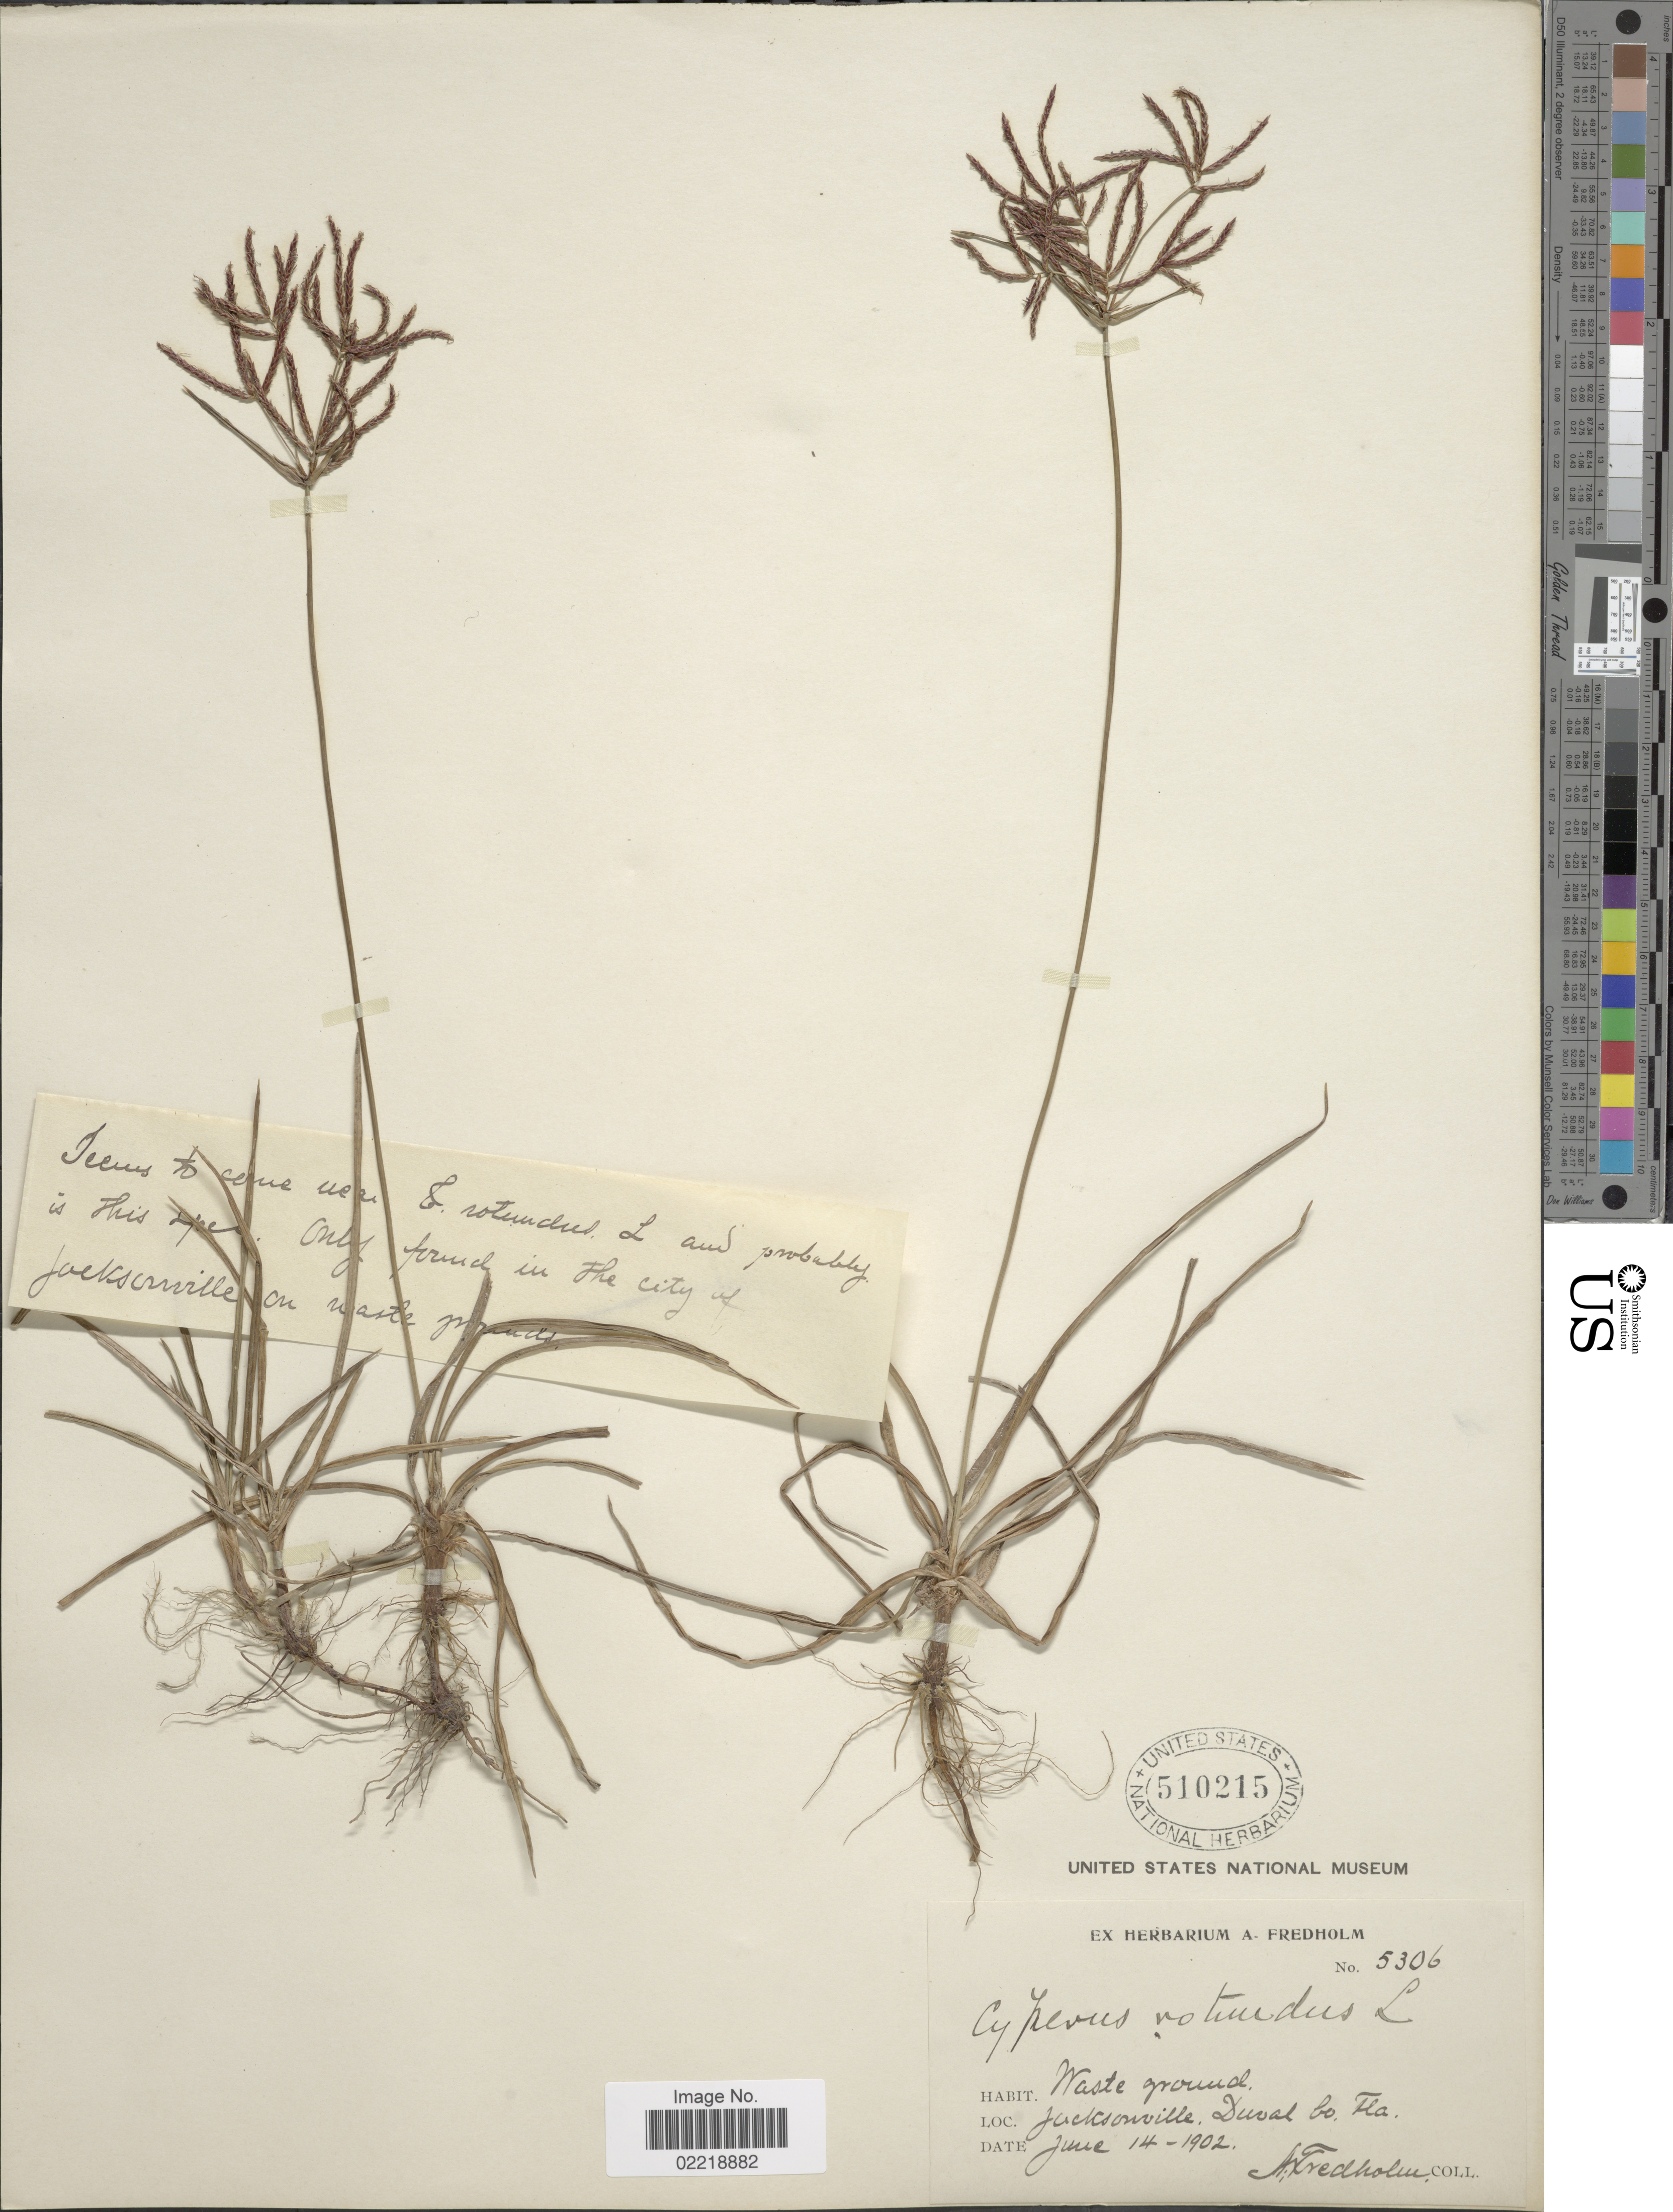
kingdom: Plantae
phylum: Tracheophyta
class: Liliopsida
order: Poales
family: Cyperaceae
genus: Cyperus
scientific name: Cyperus rotundus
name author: L.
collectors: A. Fredholm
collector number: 5306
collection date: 1902-06-14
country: United States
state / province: Florida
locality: Waste ground, jacksonville, Duval Co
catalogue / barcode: US 510215